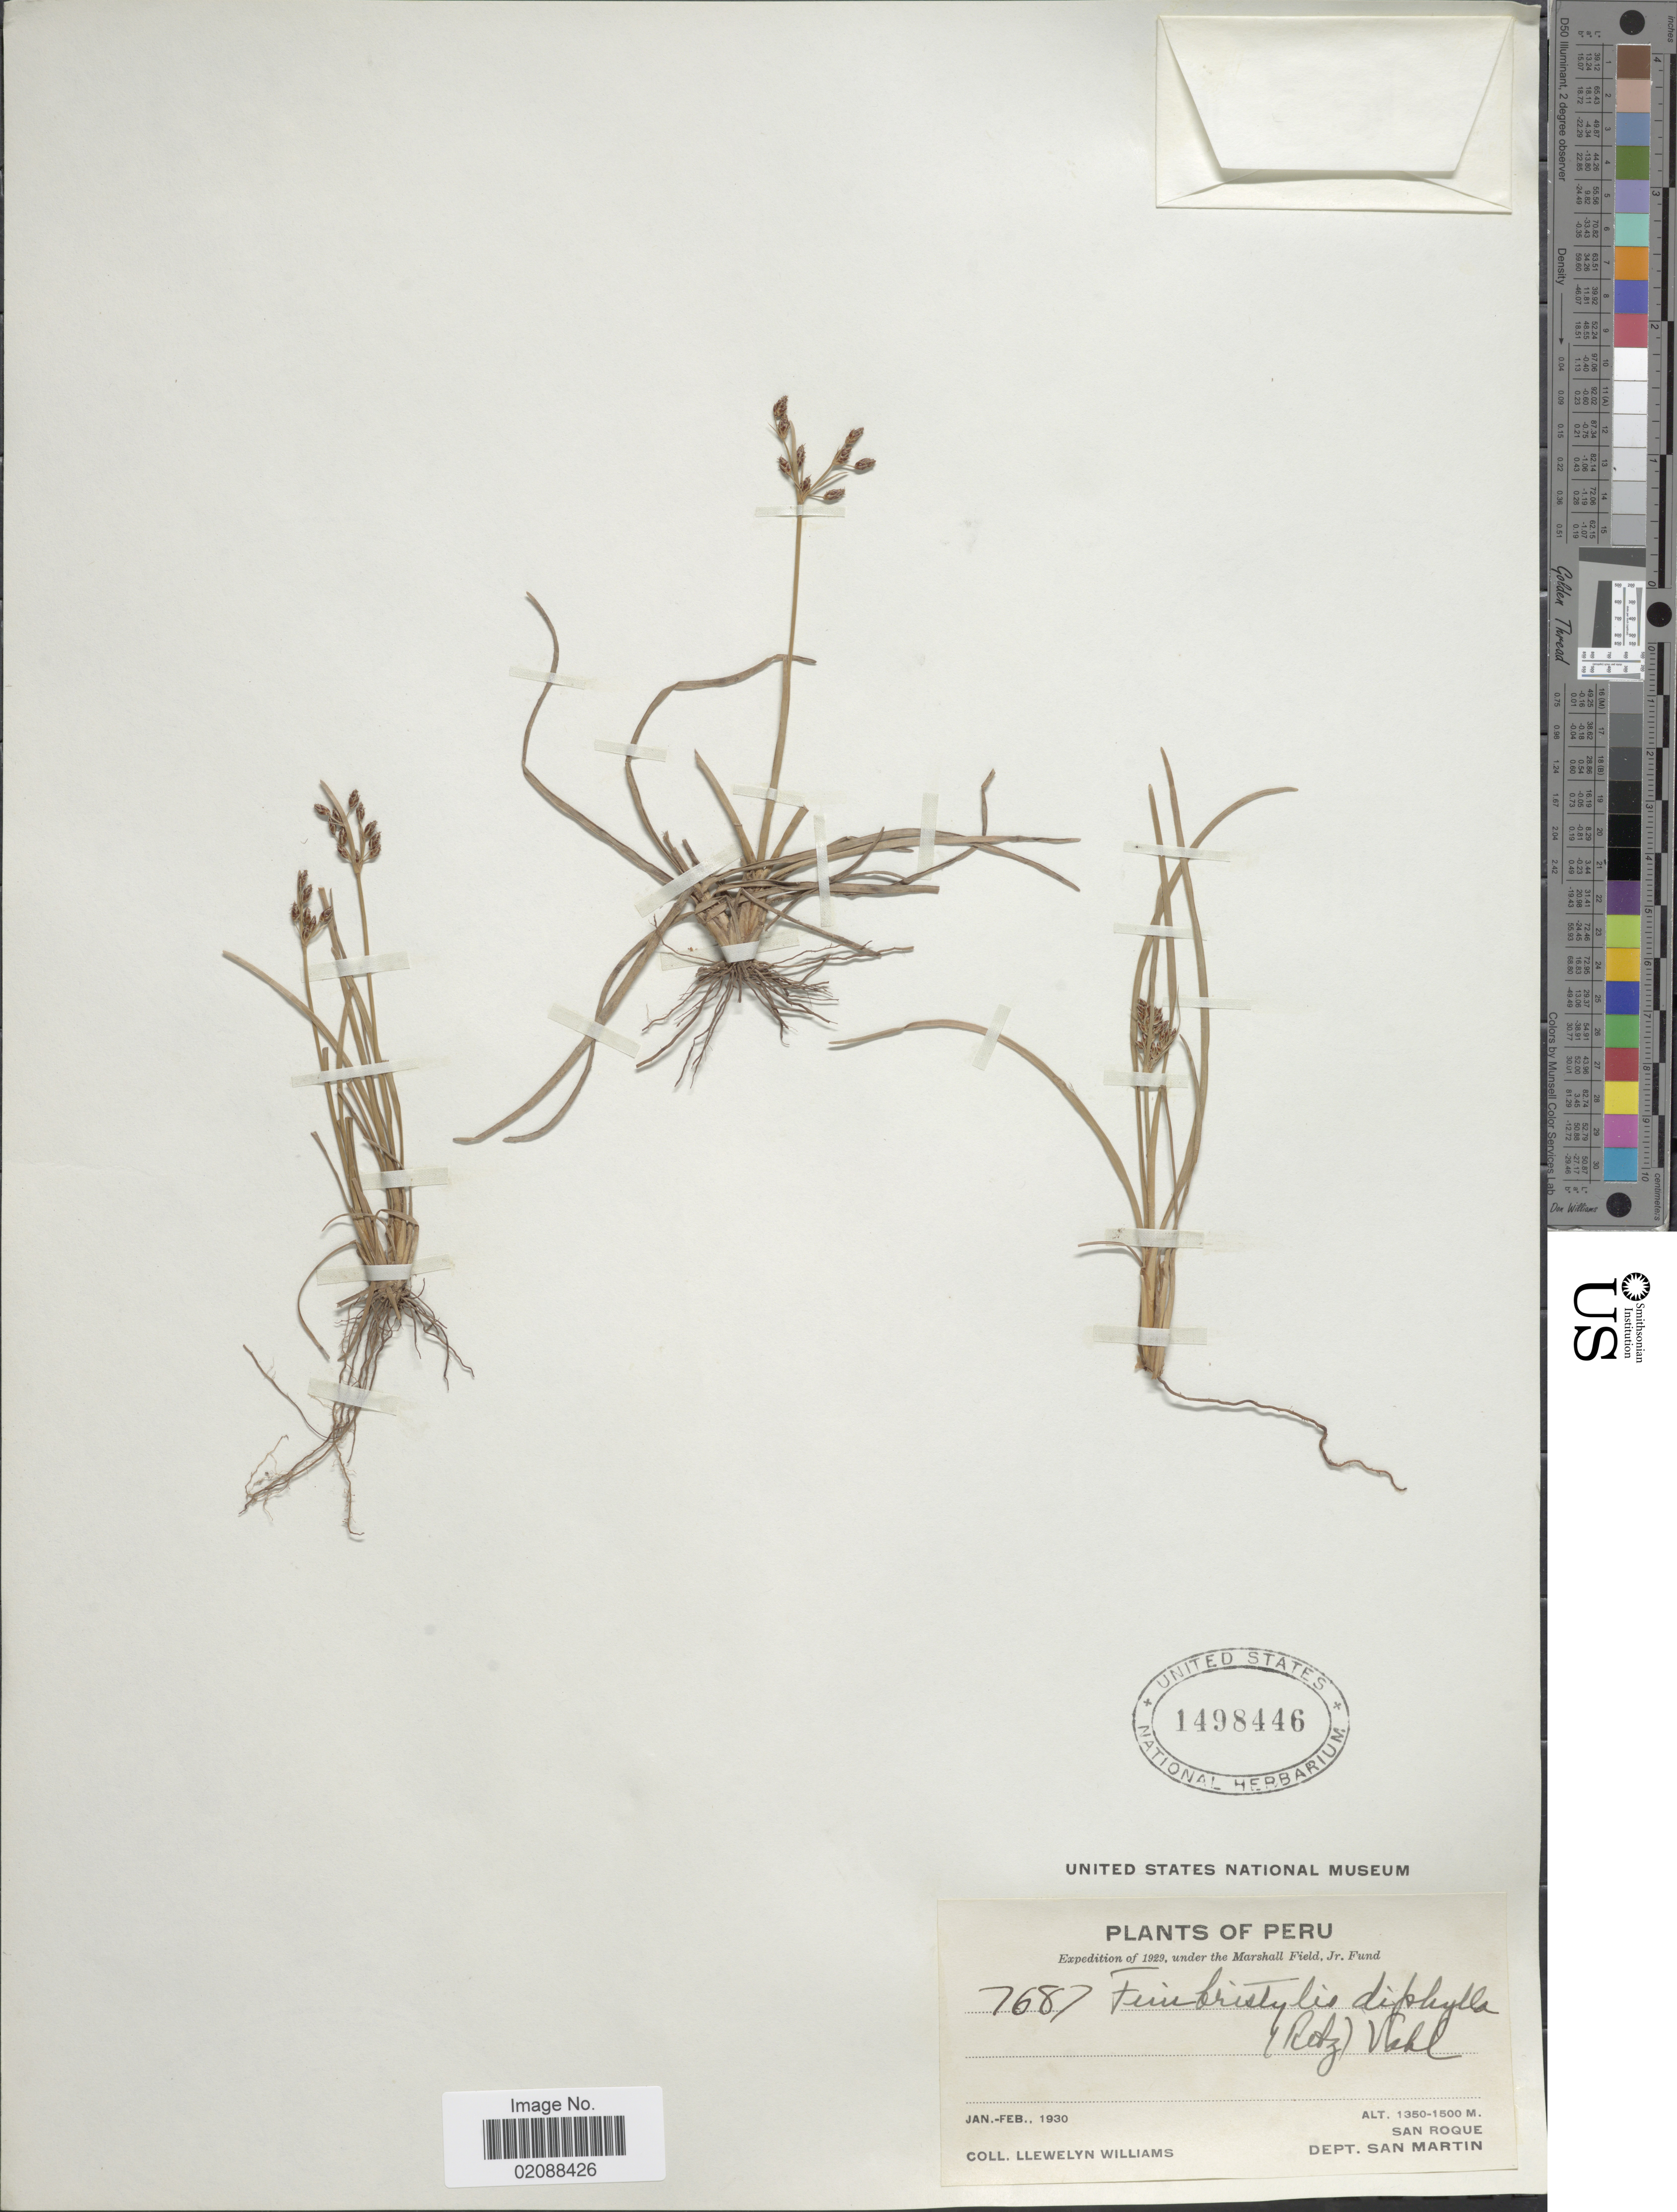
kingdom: Plantae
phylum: Tracheophyta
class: Liliopsida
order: Poales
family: Cyperaceae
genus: Fimbristylis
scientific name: Fimbristylis dichotoma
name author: (L.) Vahl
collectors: Ll. Williams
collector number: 7687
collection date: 1930-01/1930-02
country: Peru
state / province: San Martín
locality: San Roque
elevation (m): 1350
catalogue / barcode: US 1498446